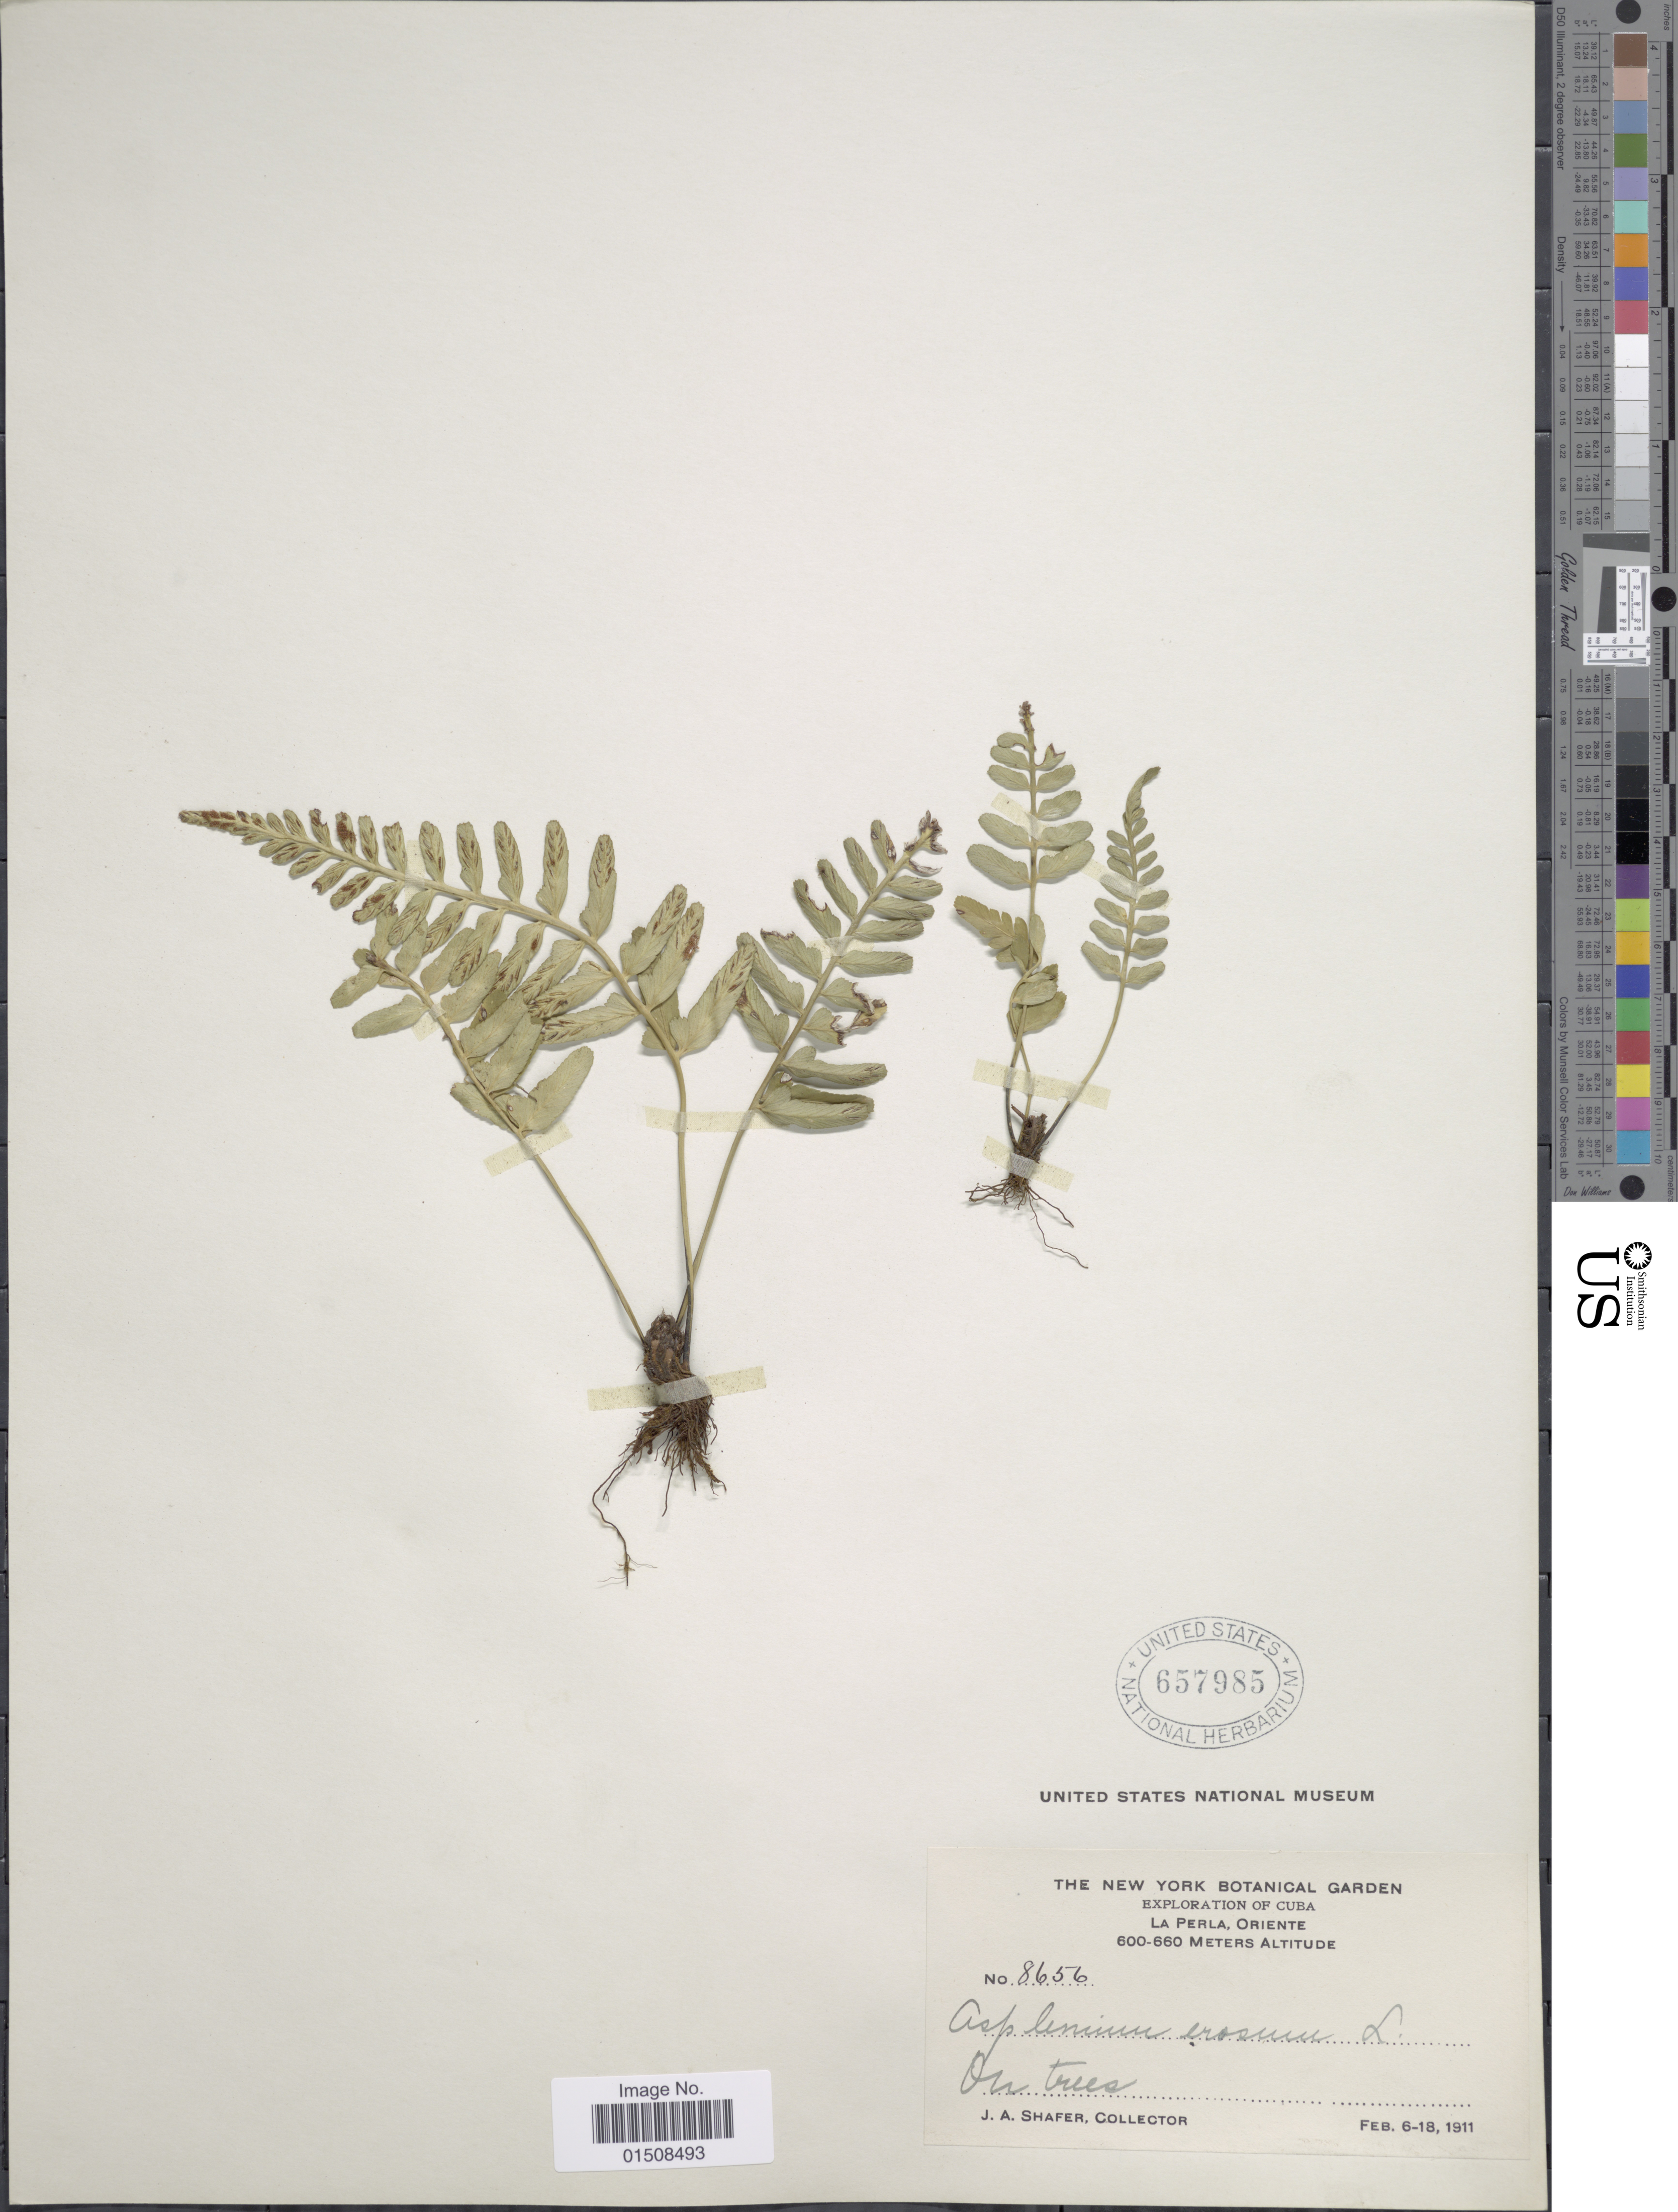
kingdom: Plantae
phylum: Tracheophyta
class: Polypodiopsida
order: Polypodiales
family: Aspleniaceae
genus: Asplenium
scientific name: Asplenium auritum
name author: Sw.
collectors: J. A. Shafer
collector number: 8656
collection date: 1911-02-06/1911-02-18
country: Cuba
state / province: Oriente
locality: La Perla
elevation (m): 600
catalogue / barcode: US 657985